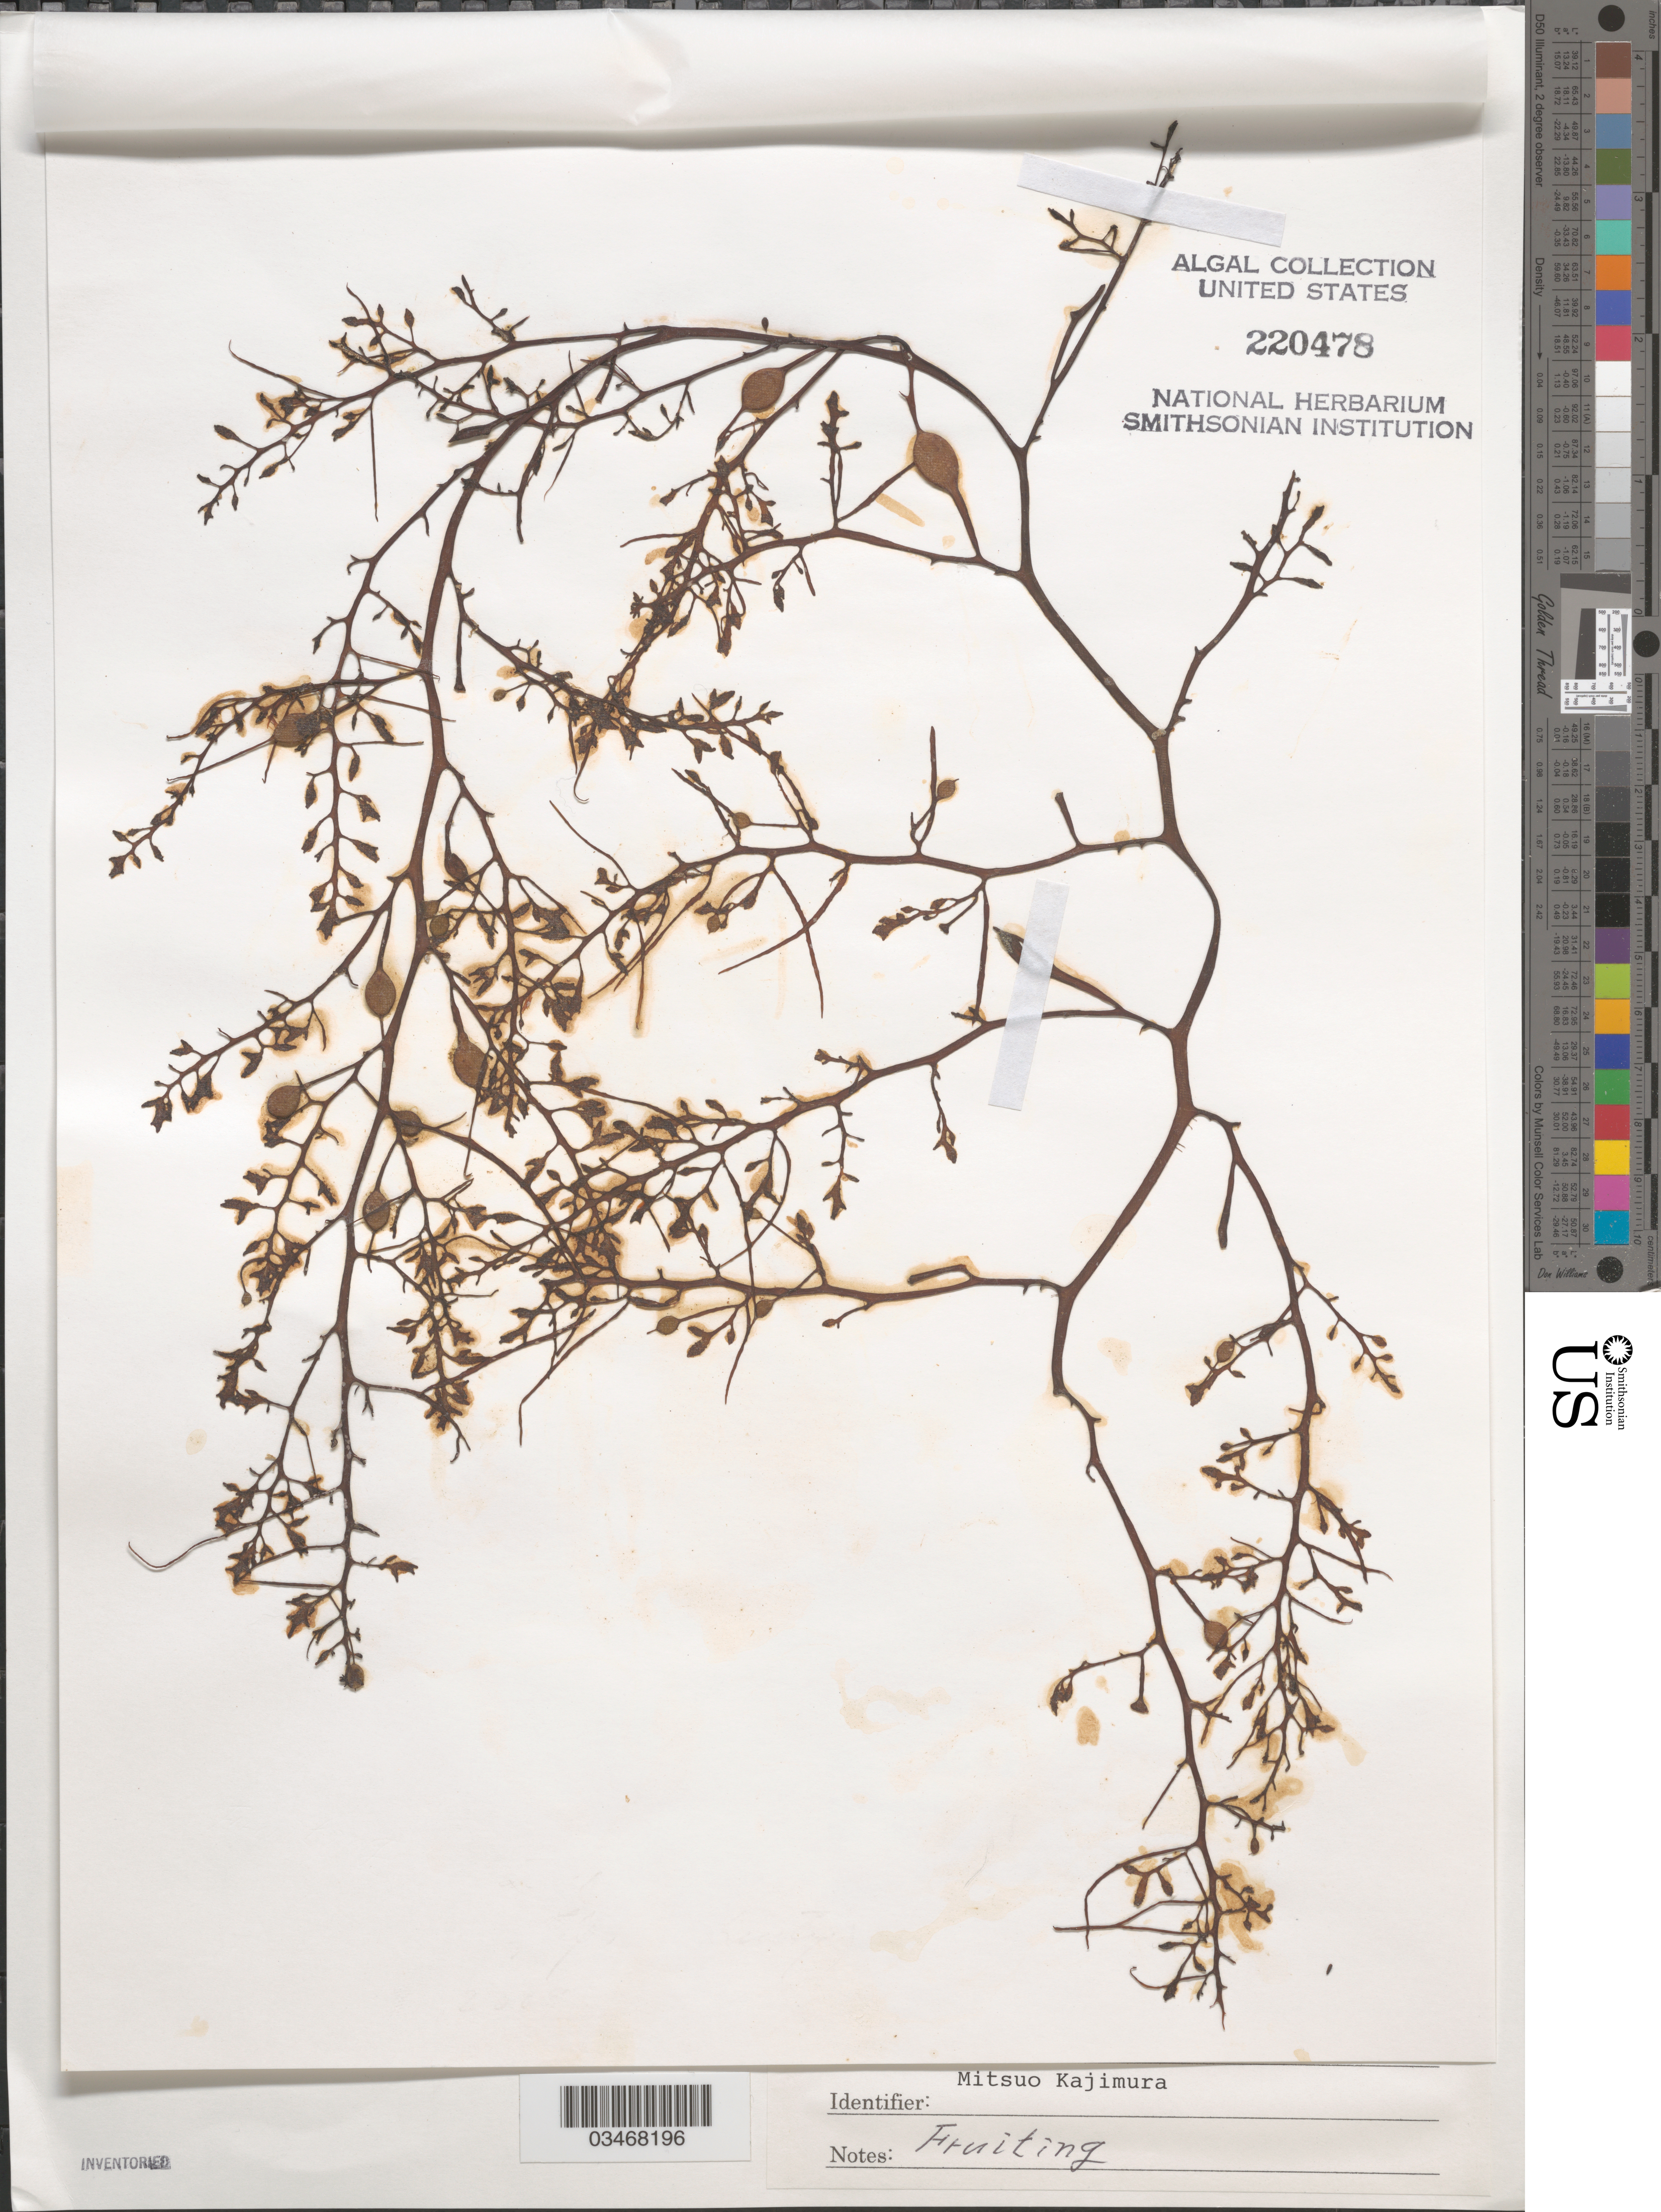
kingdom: Chromista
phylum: Ochrophyta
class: Phaeophyceae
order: Fucales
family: Sargassaceae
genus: Sargassum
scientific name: Sargassum patens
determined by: Kajimura, Mitsuo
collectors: M. Kajimura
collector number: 3541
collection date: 2009-05-22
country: Japan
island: Oki Islands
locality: Tsudo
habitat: Drifting.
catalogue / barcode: US 220478